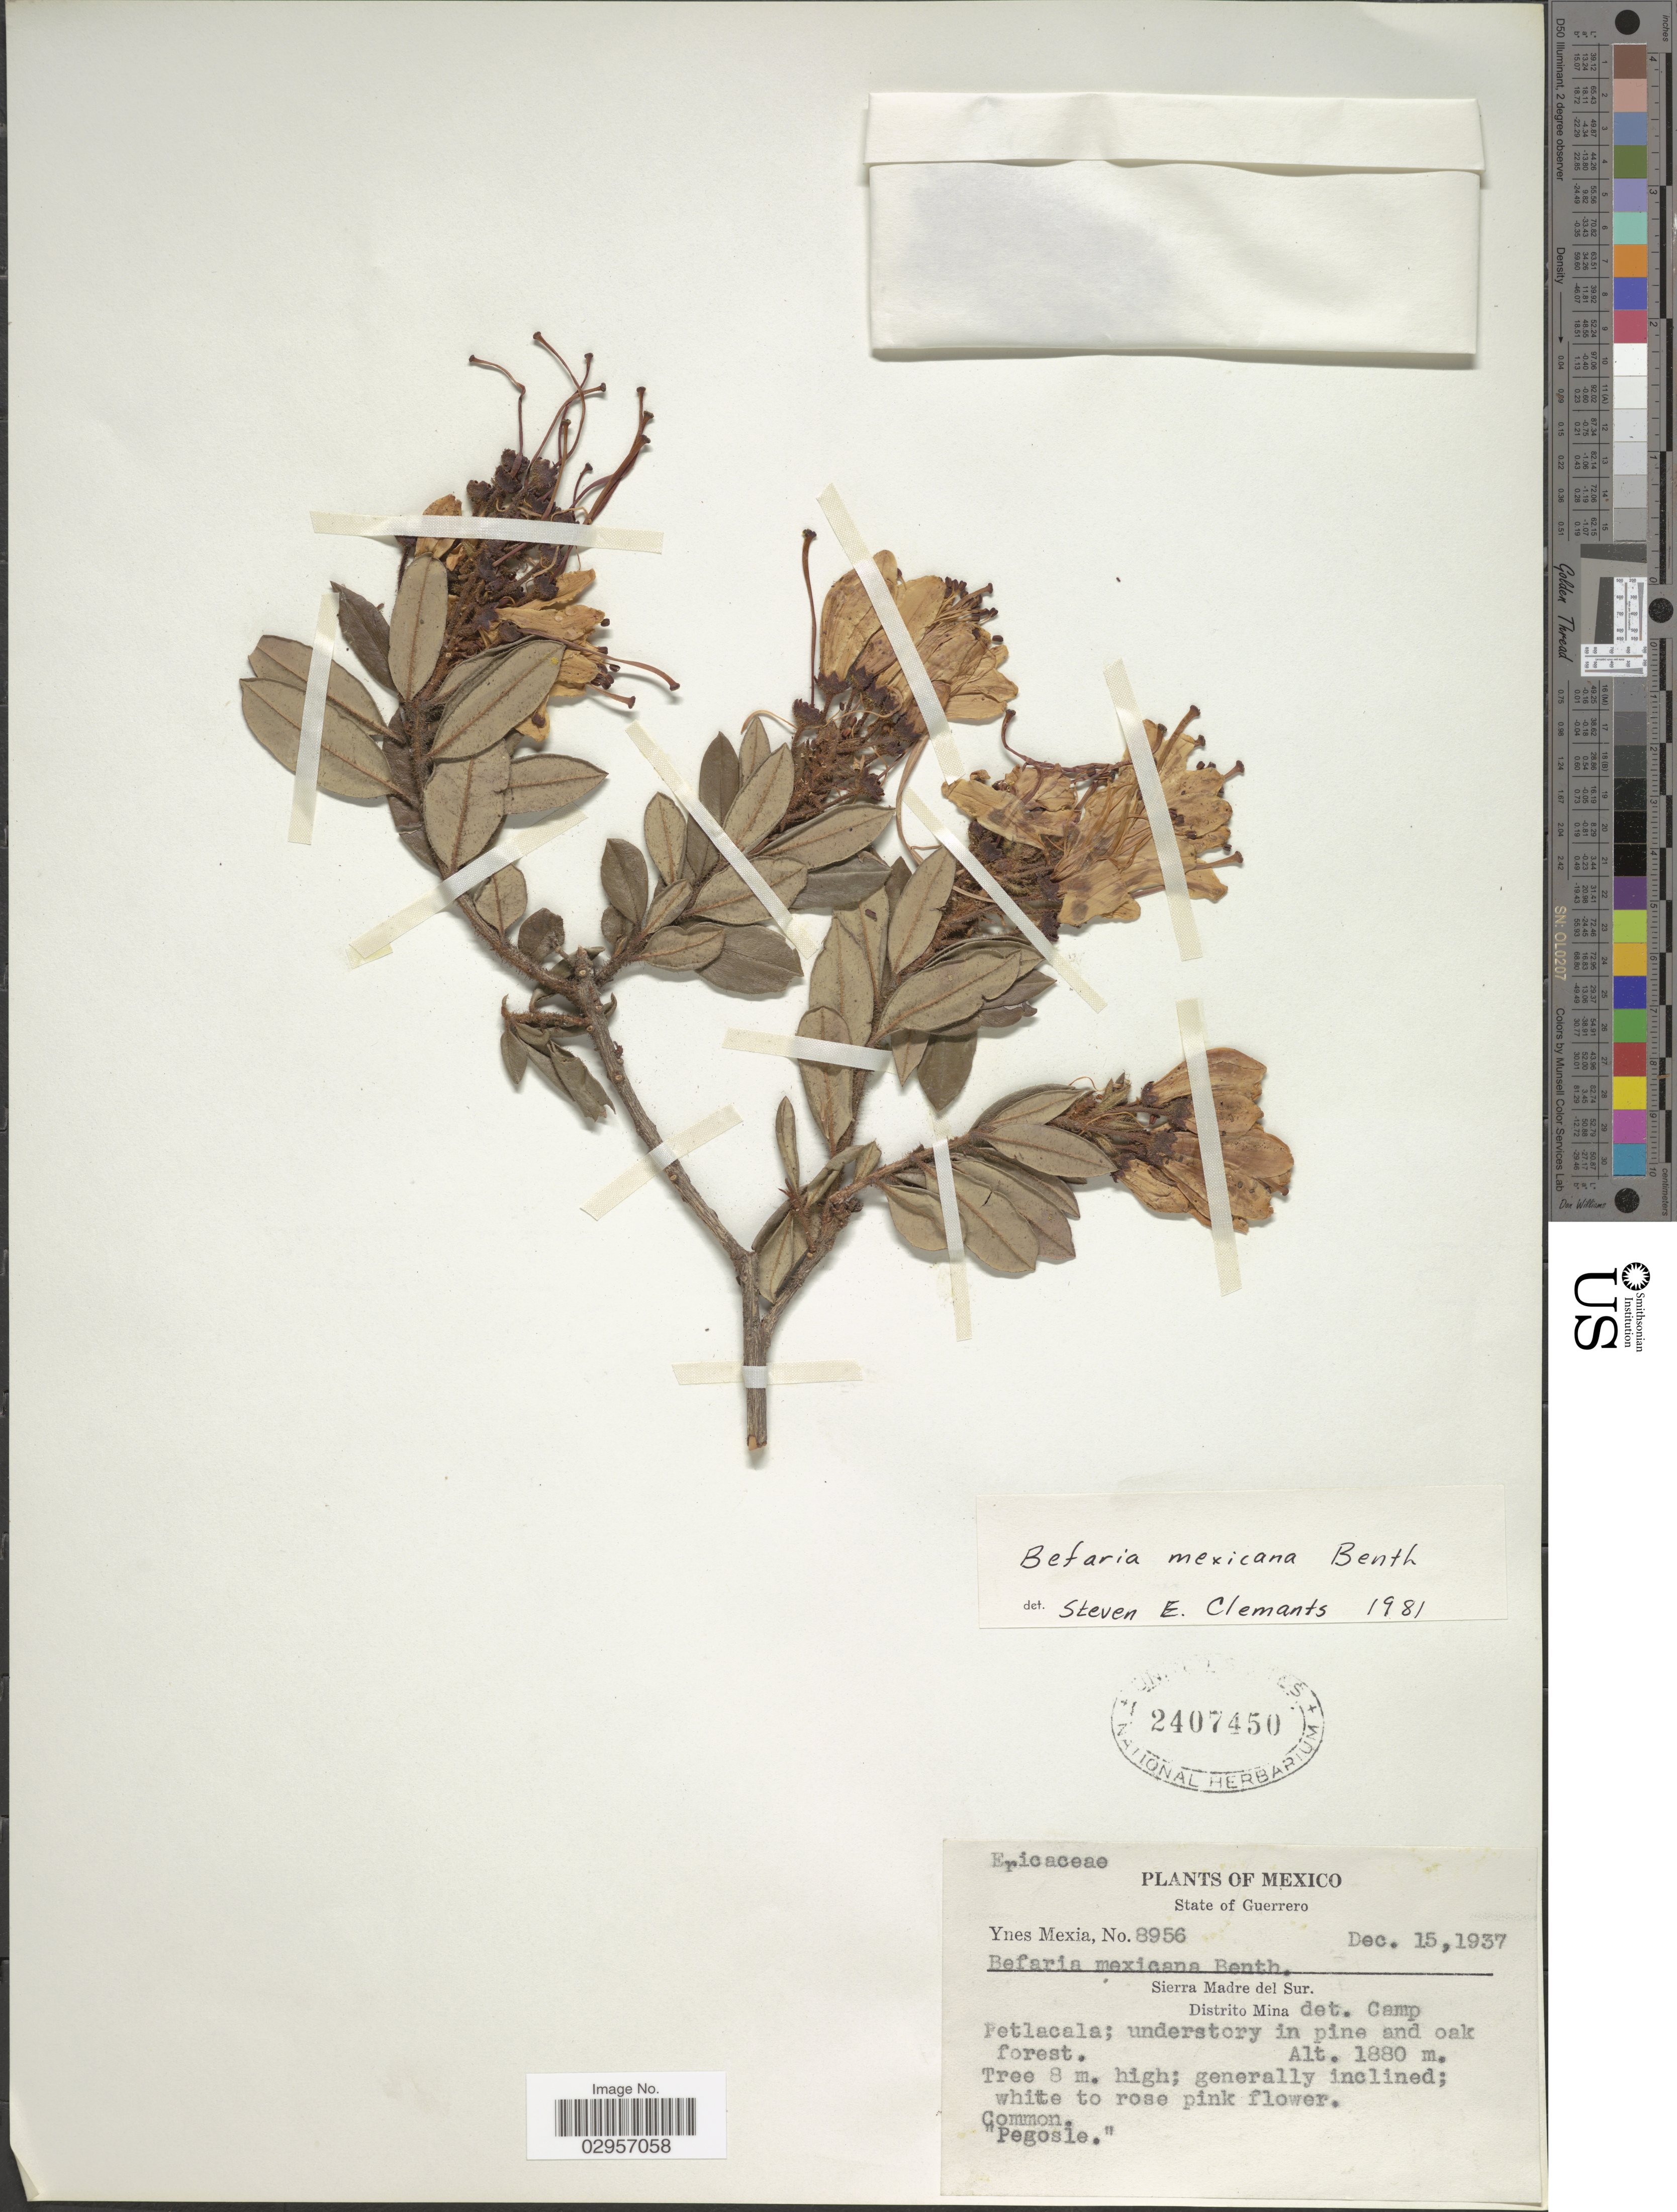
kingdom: Plantae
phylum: Tracheophyta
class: Magnoliopsida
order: Ericales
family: Ericaceae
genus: Befaria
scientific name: Befaria mexicana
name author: Benth.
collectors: Y. Mexia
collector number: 8956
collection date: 1937-12-15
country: Mexico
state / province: Guerrero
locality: Sierra Madre del Sur, Distrito Mina, Petlacala.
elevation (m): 1880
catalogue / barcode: US 2407450